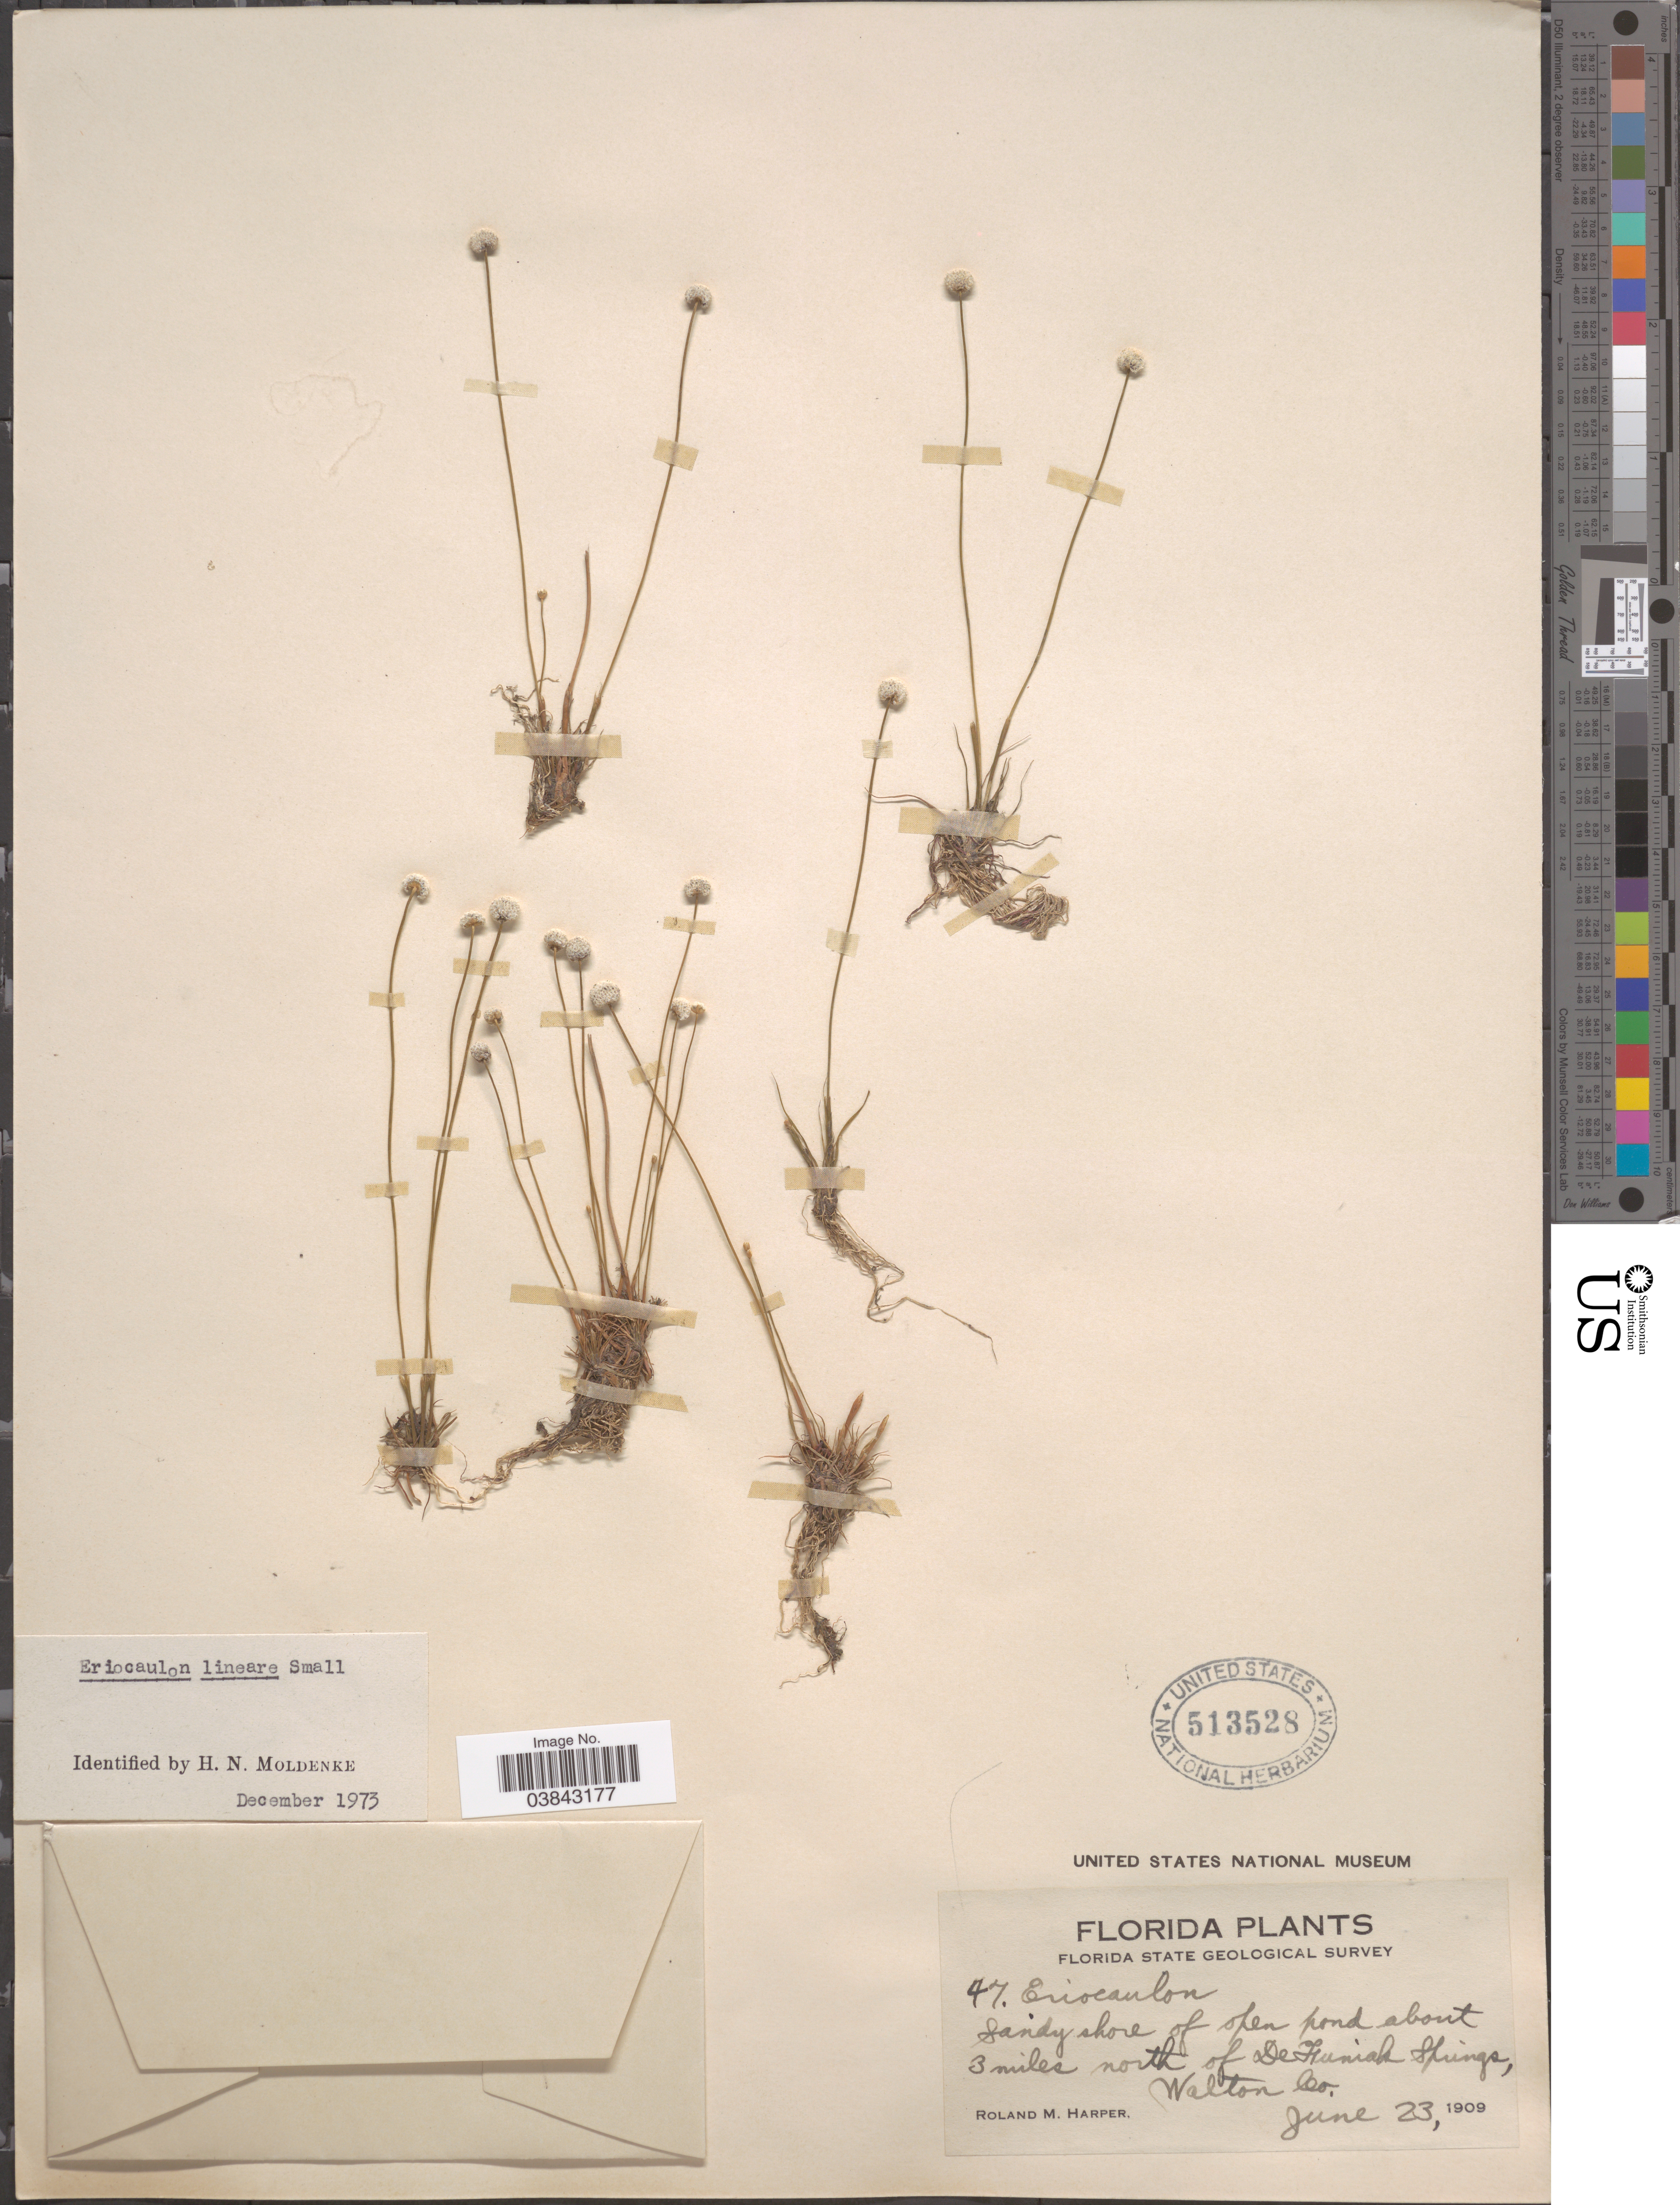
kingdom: Plantae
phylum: Tracheophyta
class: Liliopsida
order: Poales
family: Eriocaulaceae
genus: Eriocaulon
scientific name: Eriocaulon lineare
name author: Small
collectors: R. M. Harper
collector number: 47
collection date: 1909-06-23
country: United States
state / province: Florida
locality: About 3 miles north of DeFuniak Springs, Walton Co.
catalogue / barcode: US 513528